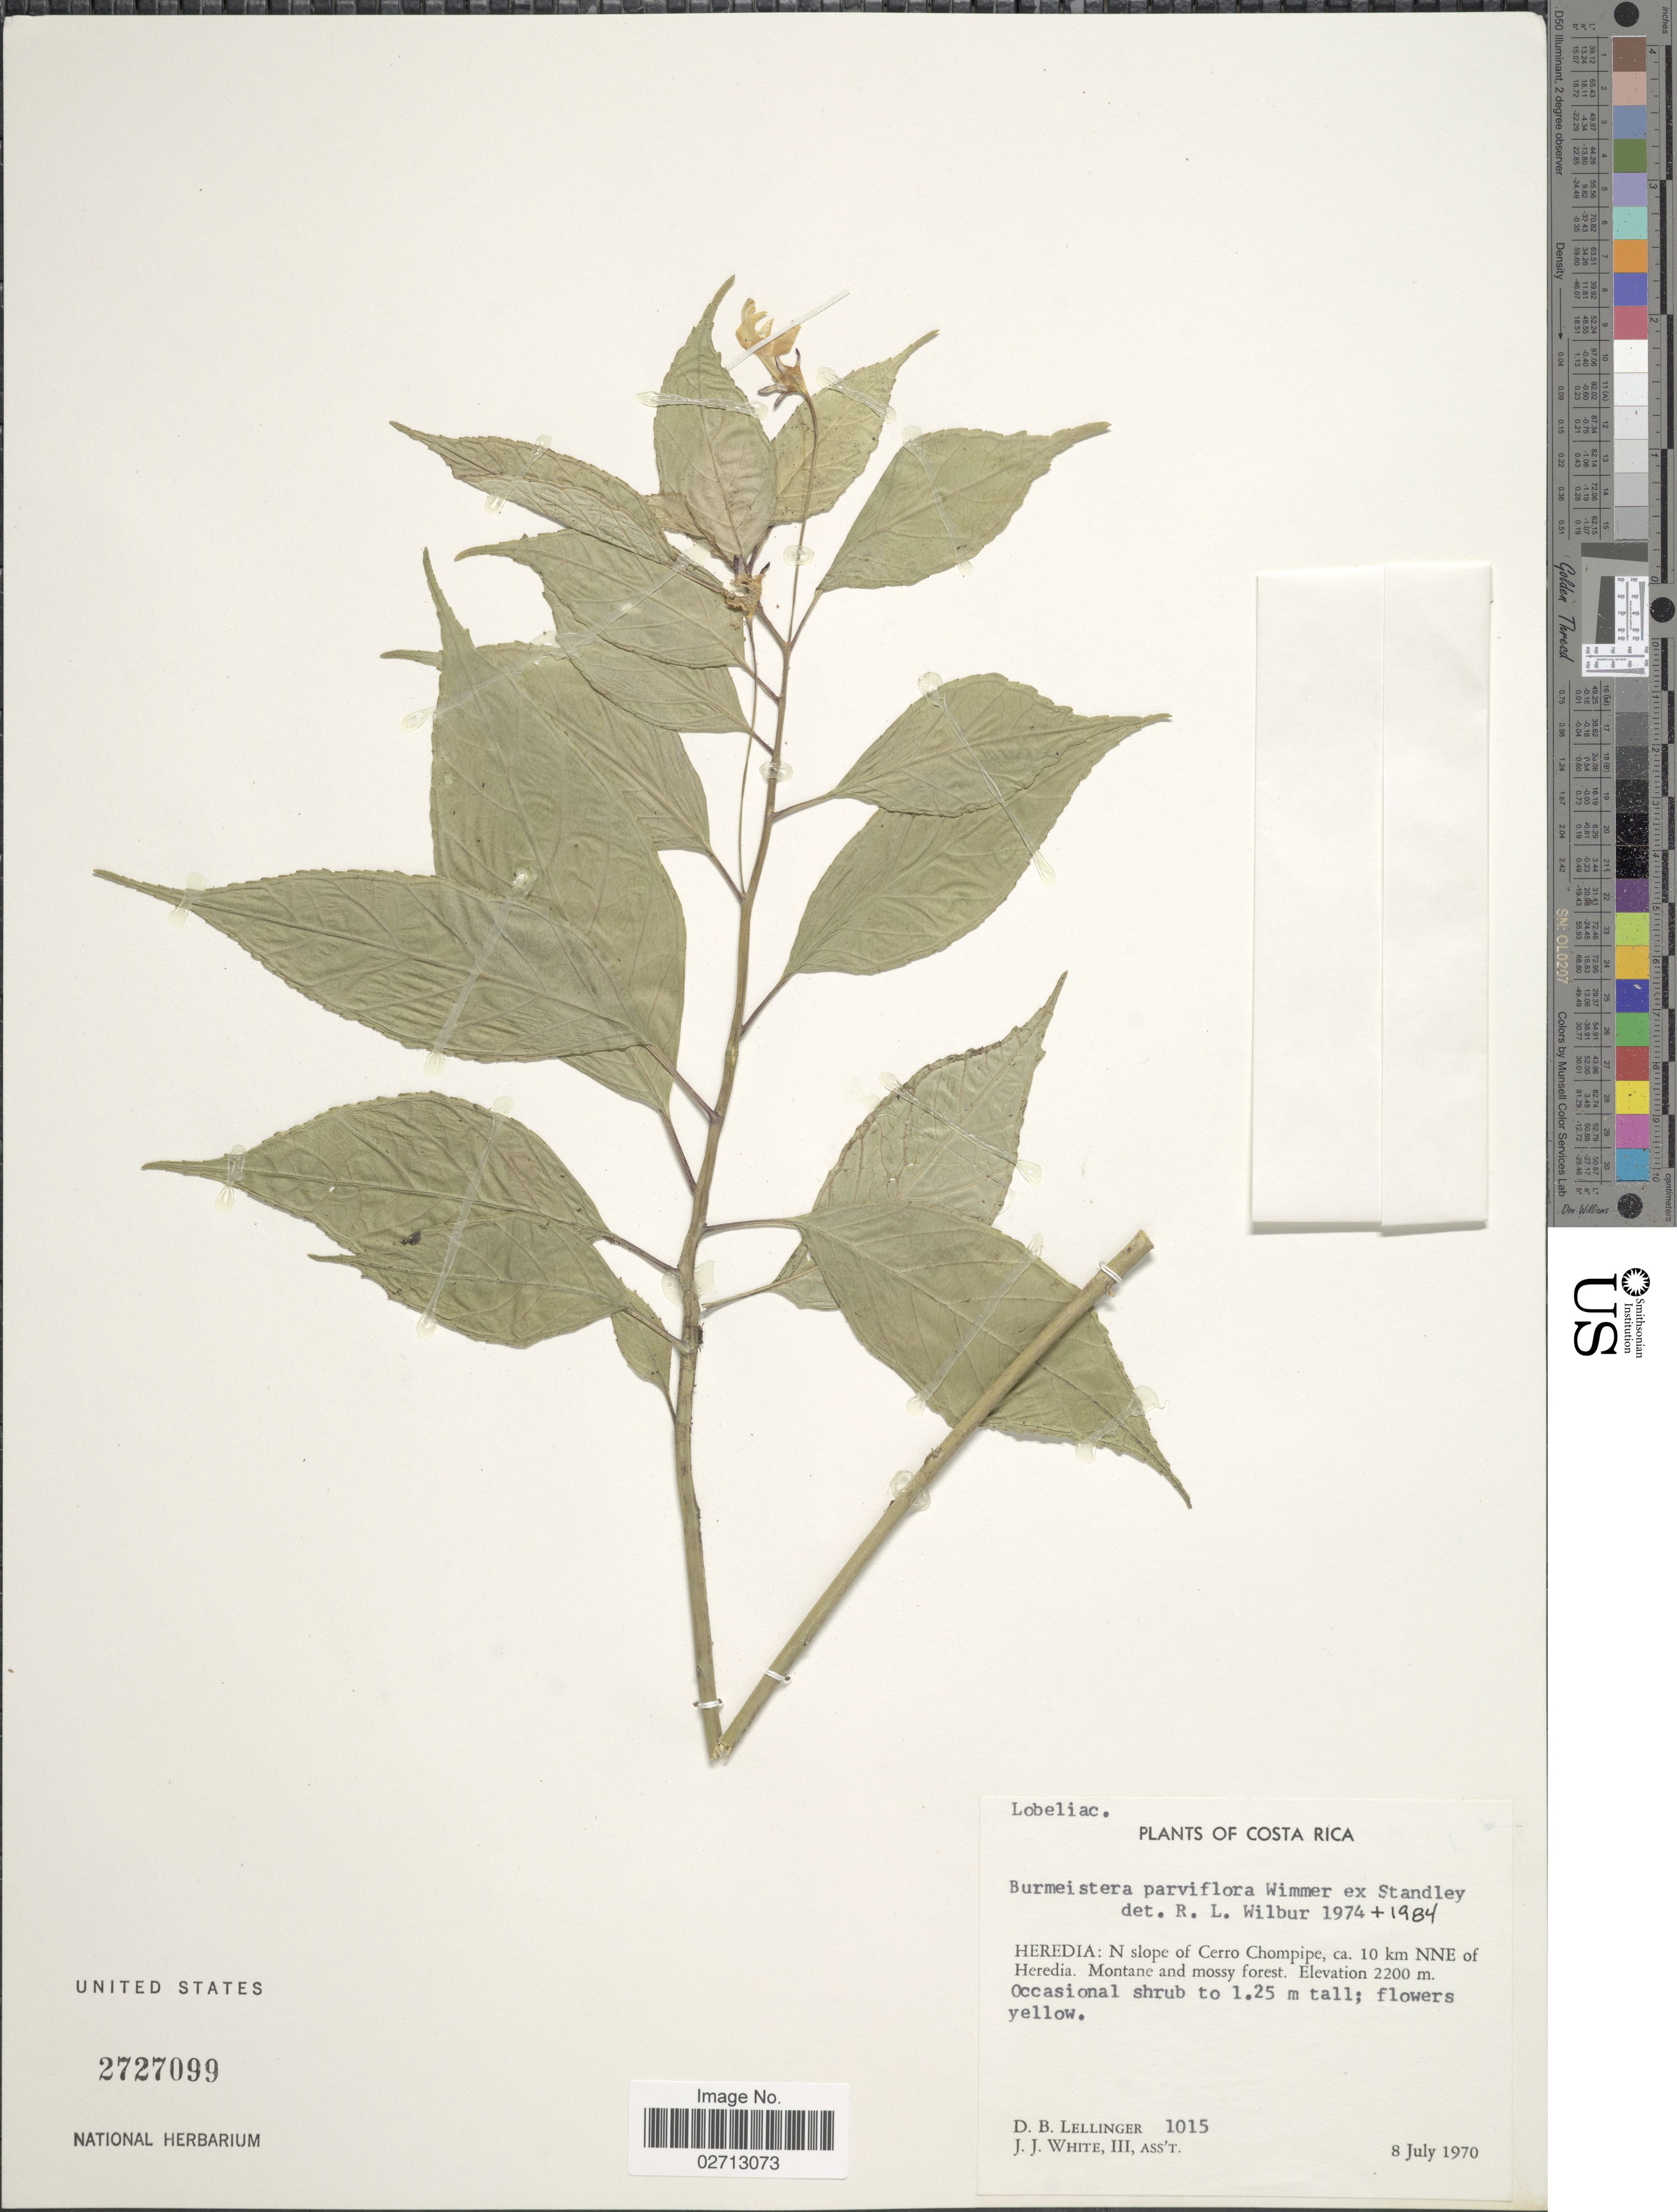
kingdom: Plantae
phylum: Tracheophyta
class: Magnoliopsida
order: Asterales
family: Campanulaceae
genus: Burmeistera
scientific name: Burmeistera parviflora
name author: E. Wimm. ex Standl.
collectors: D. B. Lellinger & J. J. White III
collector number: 1015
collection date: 1970-07-08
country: Costa Rica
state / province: Heredia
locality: N slope of Cerro Chompipe, ca. 10 km NNE of Heredia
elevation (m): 2200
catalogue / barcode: US 2727099